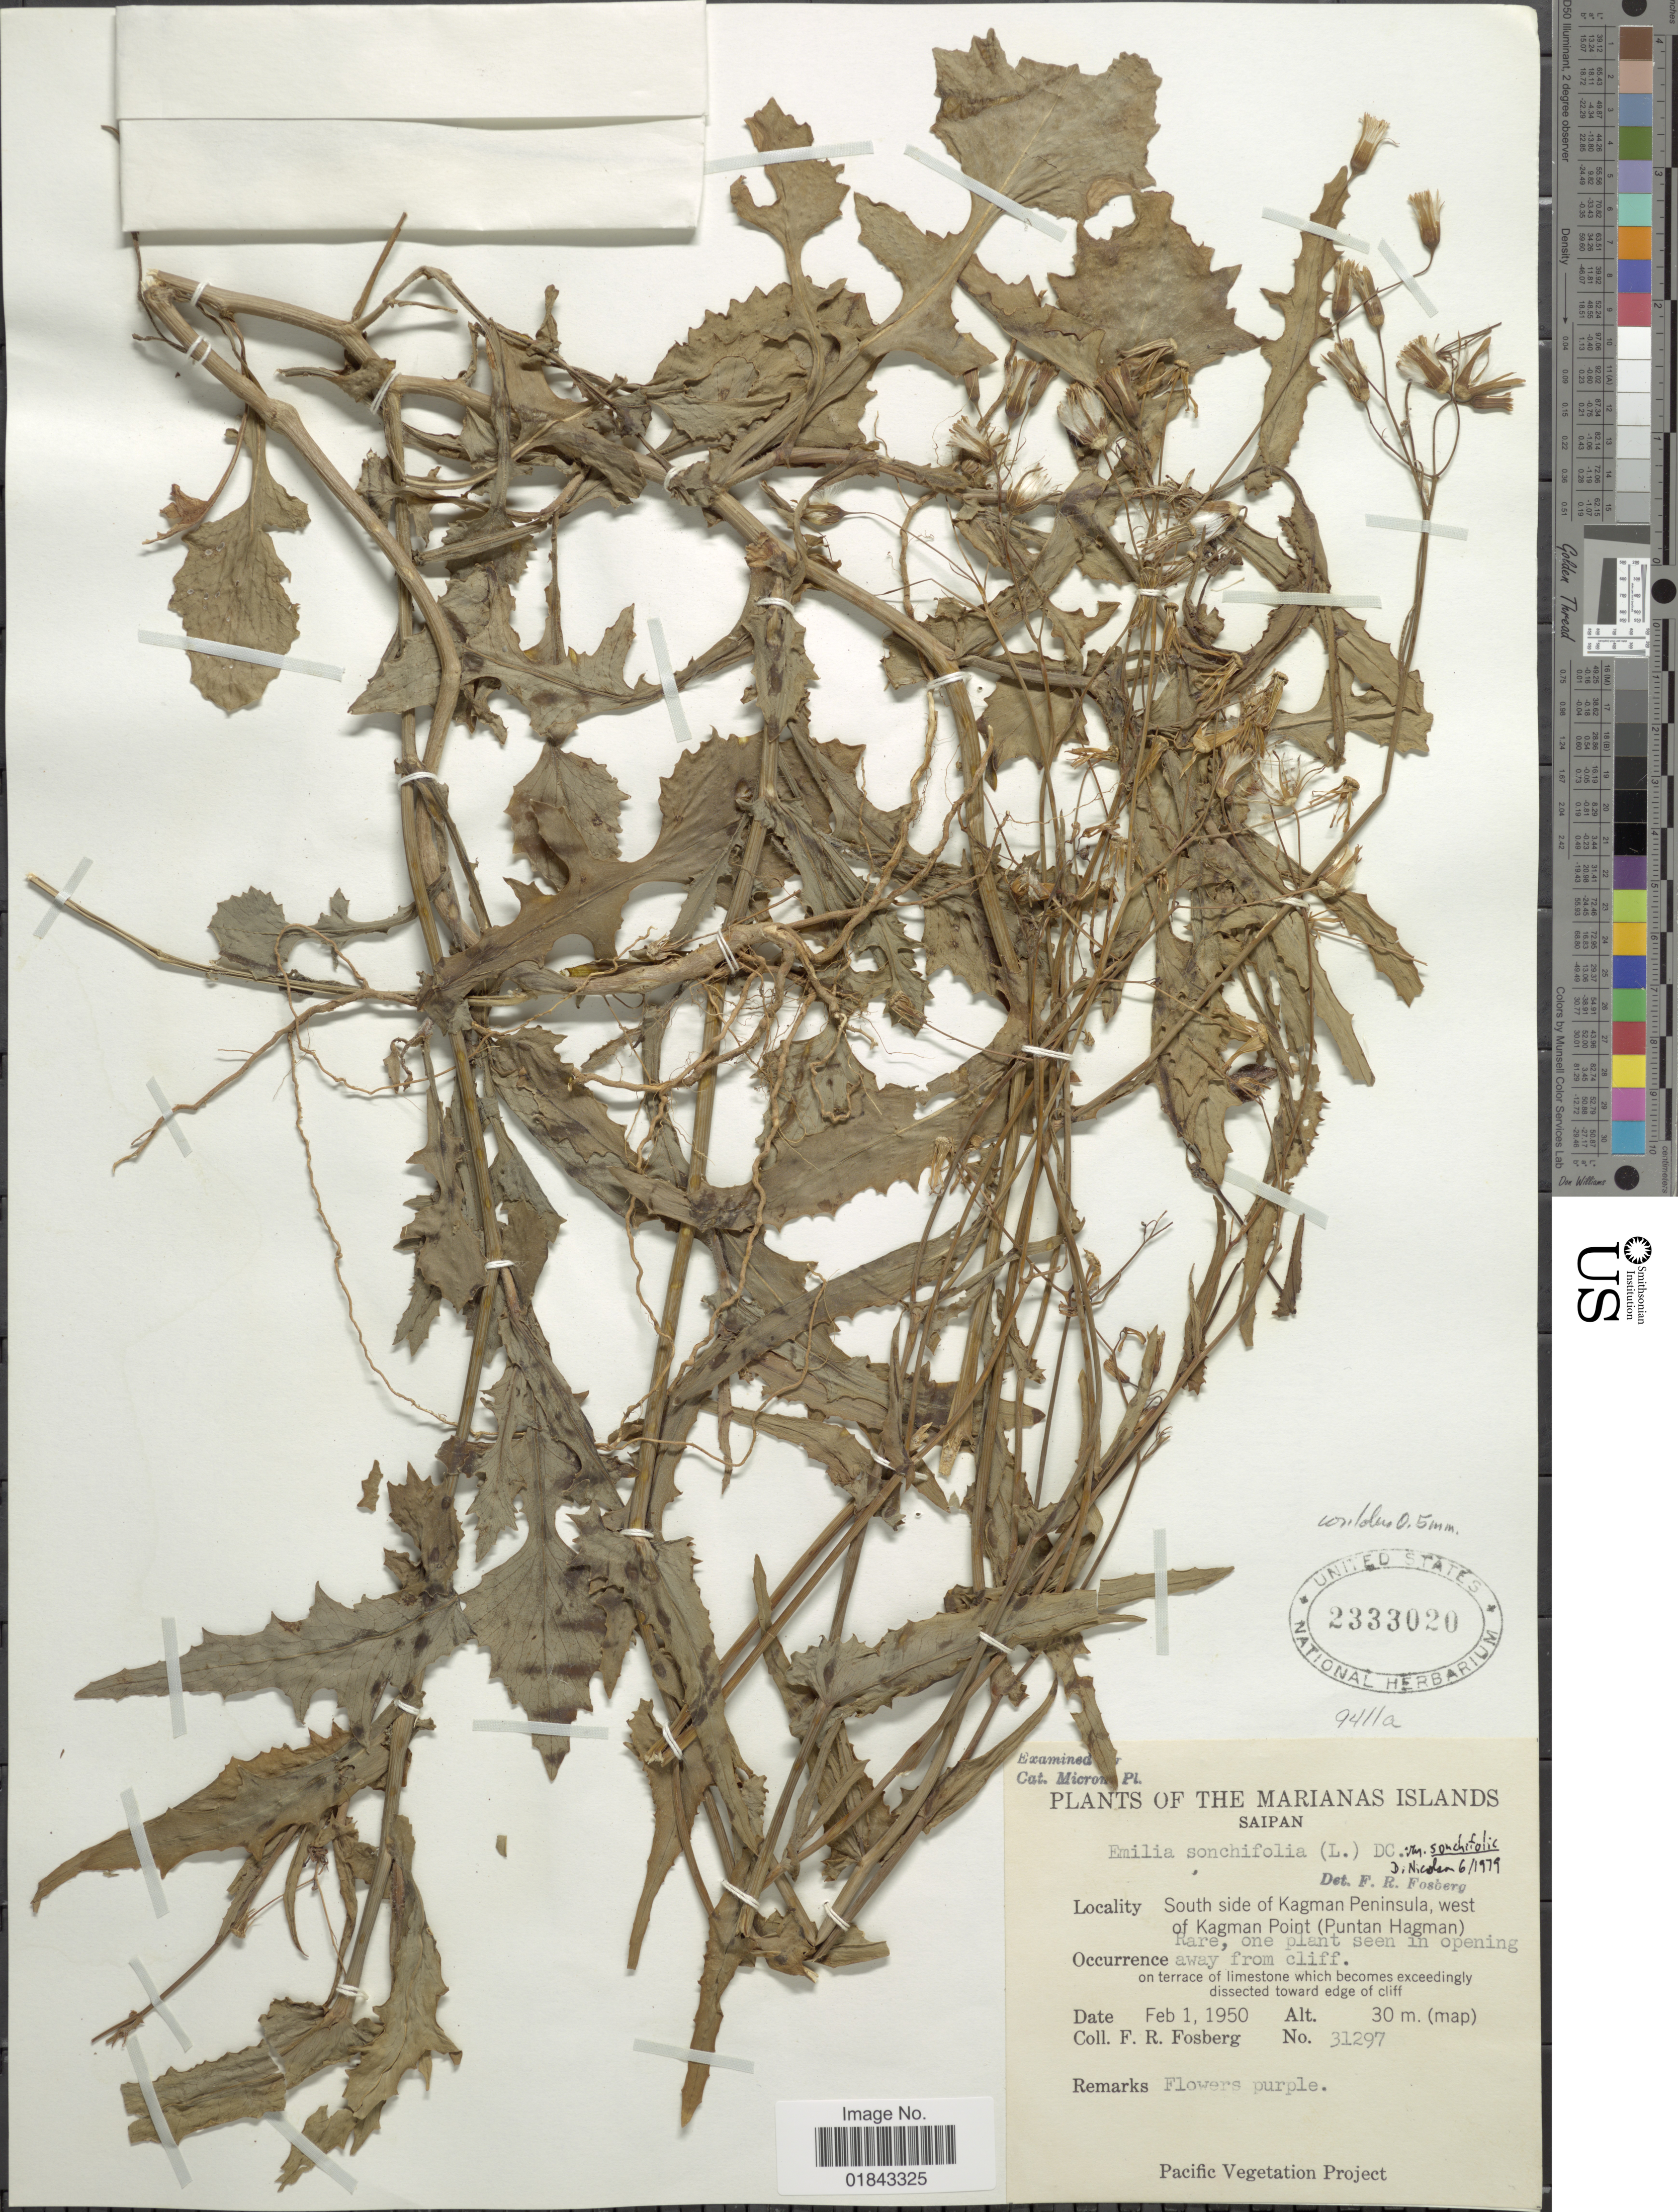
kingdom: Plantae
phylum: Tracheophyta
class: Magnoliopsida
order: Asterales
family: Asteraceae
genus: Emilia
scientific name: Emilia sonchifolia var. sonchifolia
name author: (L.) DC.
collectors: F. R. Fosberg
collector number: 31297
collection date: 1950-02-01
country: Northern Mariana Islands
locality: Marianas Island, Saipan, south side of Kagman Peninsula, west of Kagman Peninsula, west of Kagman Point (puntan Hagman), rare, one plant seen in opening away from cliff, on terrace of limestone which becomes exceedingly dissected toward edge of cliff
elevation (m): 30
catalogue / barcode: US 2333020